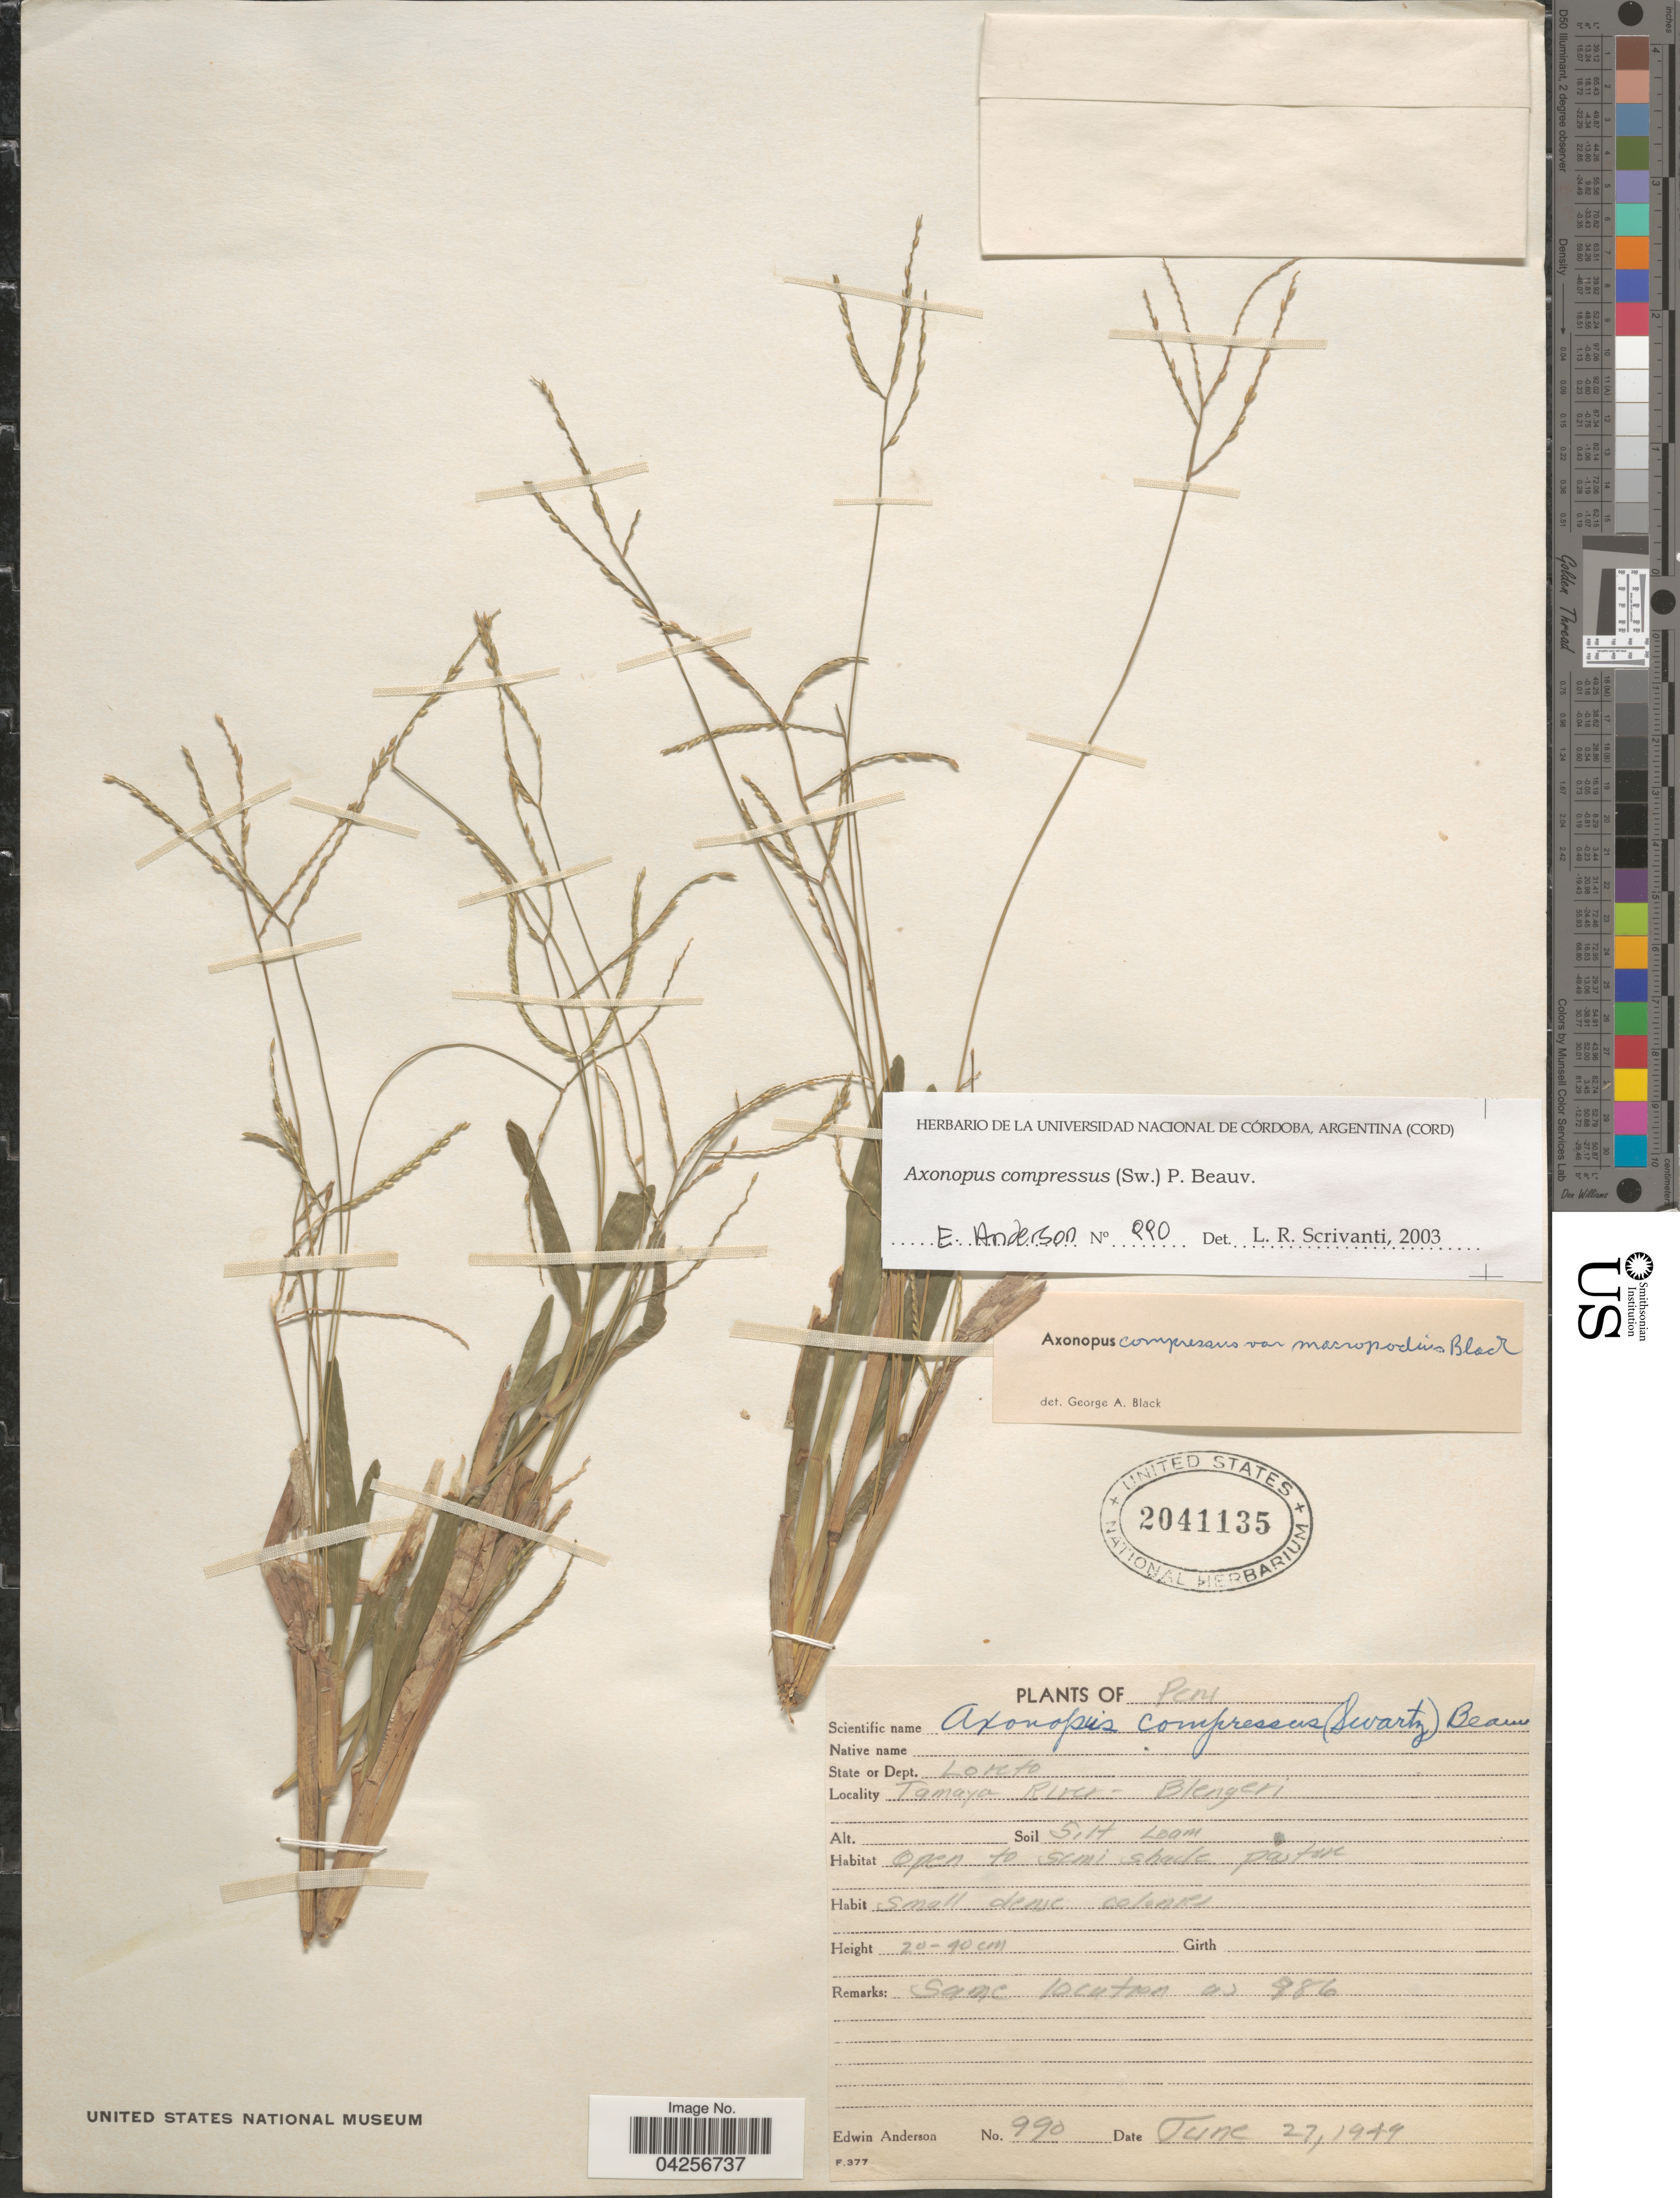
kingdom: Plantae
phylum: Tracheophyta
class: Liliopsida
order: Poales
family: Poaceae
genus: Axonopus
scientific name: Axonopus compressus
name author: (Sw.) P. Beauv.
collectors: E. Anderson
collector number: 990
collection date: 1949-06-27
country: Peru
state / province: Loreto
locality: Dept. Loreto. Tamayo River- Blengeri.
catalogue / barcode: US 2041135